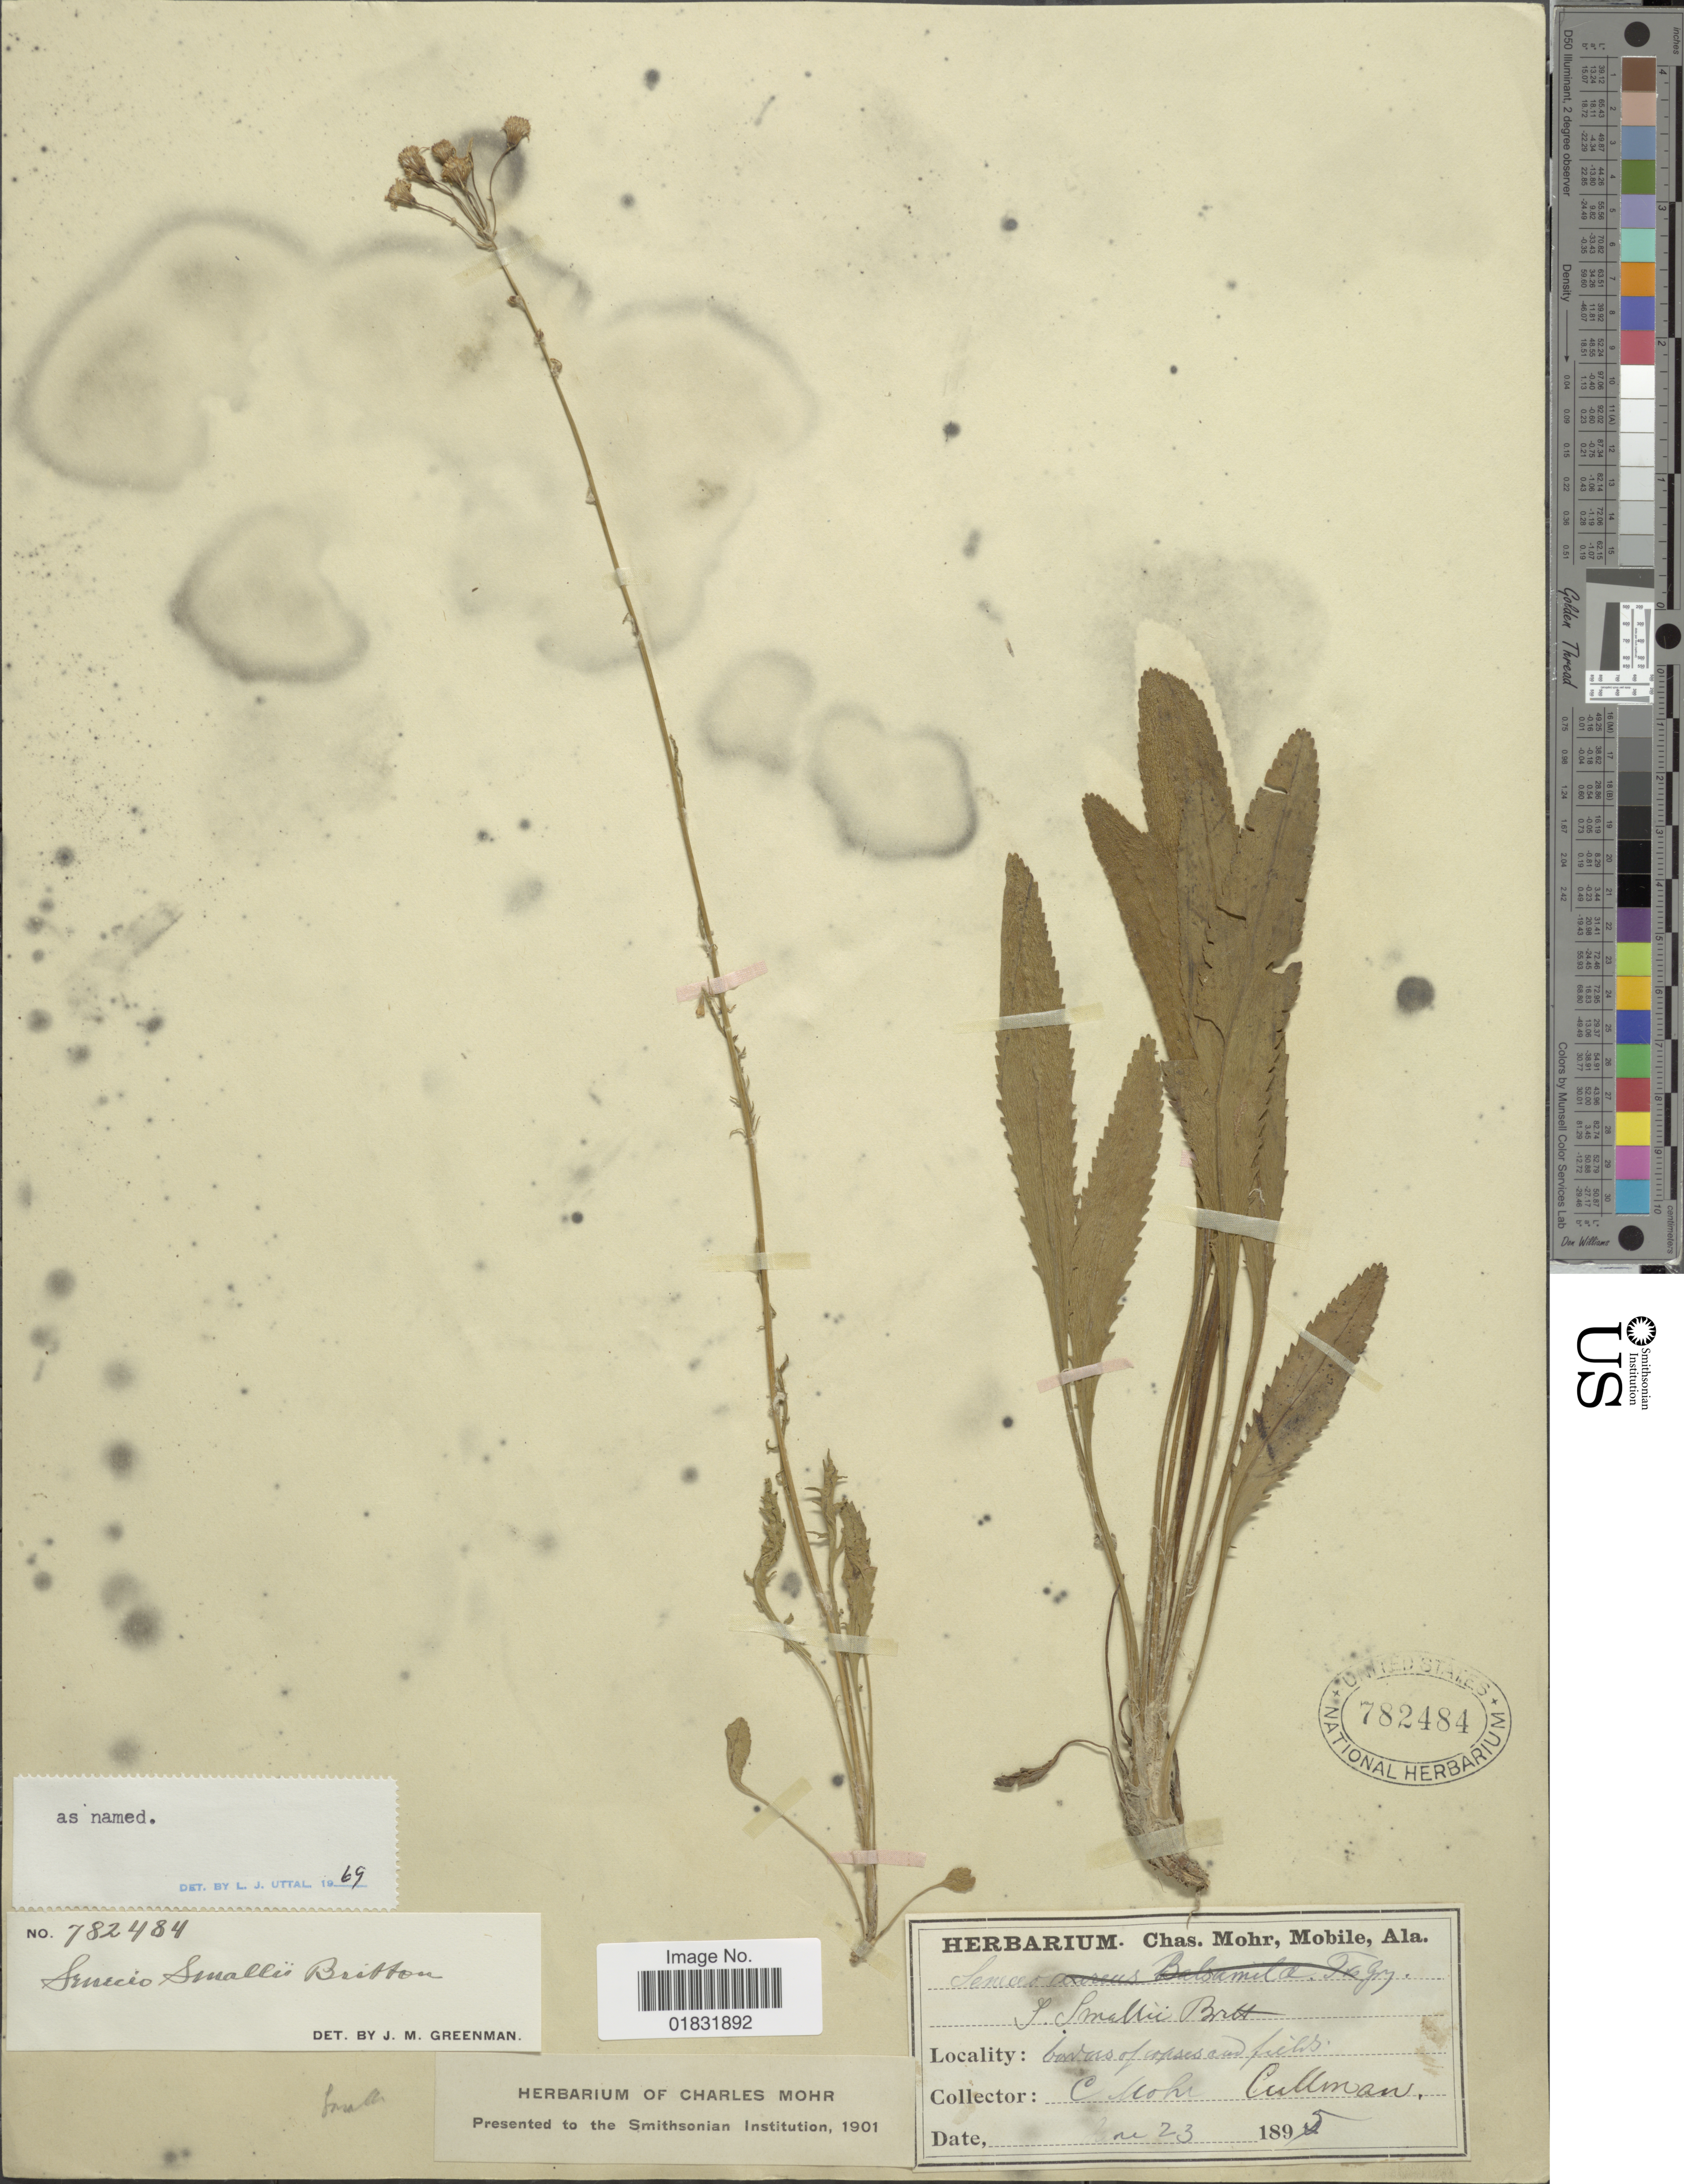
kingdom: Plantae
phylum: Tracheophyta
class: Magnoliopsida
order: Asterales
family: Asteraceae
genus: Packera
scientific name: Packera smallii Britton comb ined.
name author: Britton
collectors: C. T. Mohr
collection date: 1895-06-23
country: United States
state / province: Alabama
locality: Borders of copses and fields, Cullman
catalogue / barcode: US 782484